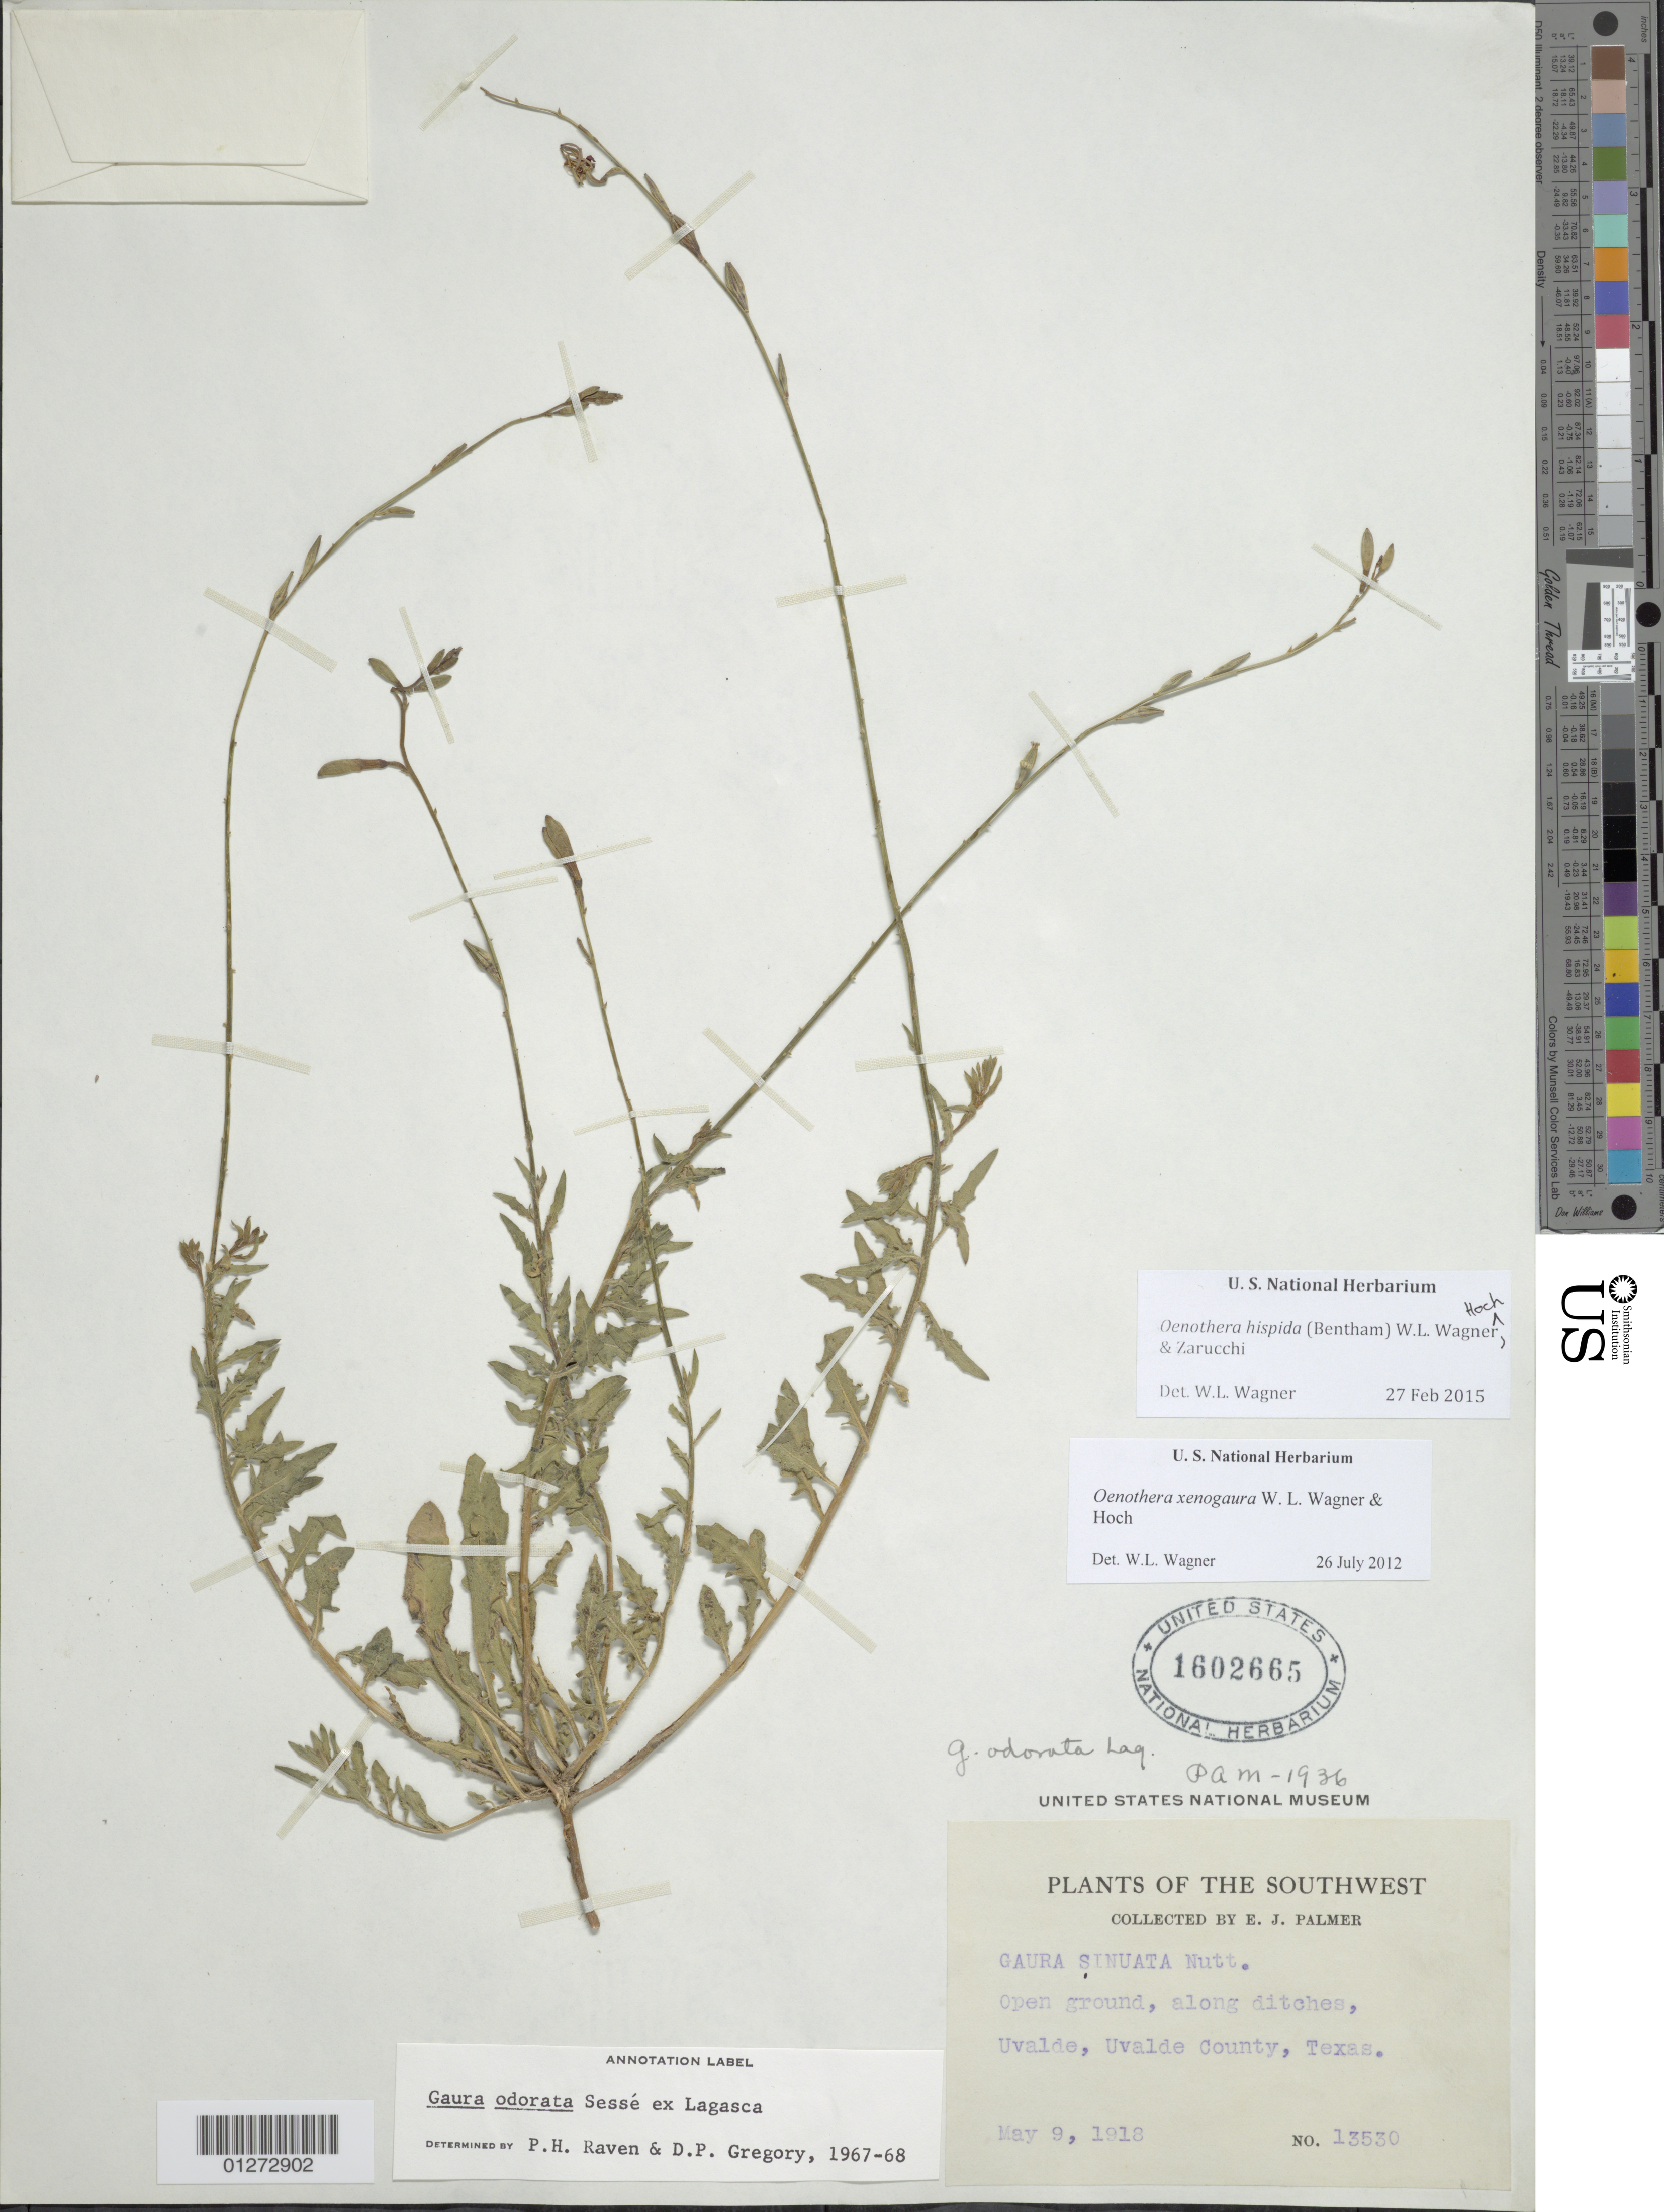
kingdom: Plantae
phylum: Tracheophyta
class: Magnoliopsida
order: Myrtales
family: Onagraceae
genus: Oenothera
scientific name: Oenothera hispida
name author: (Benth.) W.L. Wagner et al.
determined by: Wagner, W. L., (BOT), Smithsonian Institution - National Museum of Natural History (UNITED STATES)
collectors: E. J. Palmer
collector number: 13530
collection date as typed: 09 May 1918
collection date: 1918-05-09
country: United States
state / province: Texas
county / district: Uvalde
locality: Uvalde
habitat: Open ground, along ditches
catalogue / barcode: US 1602665